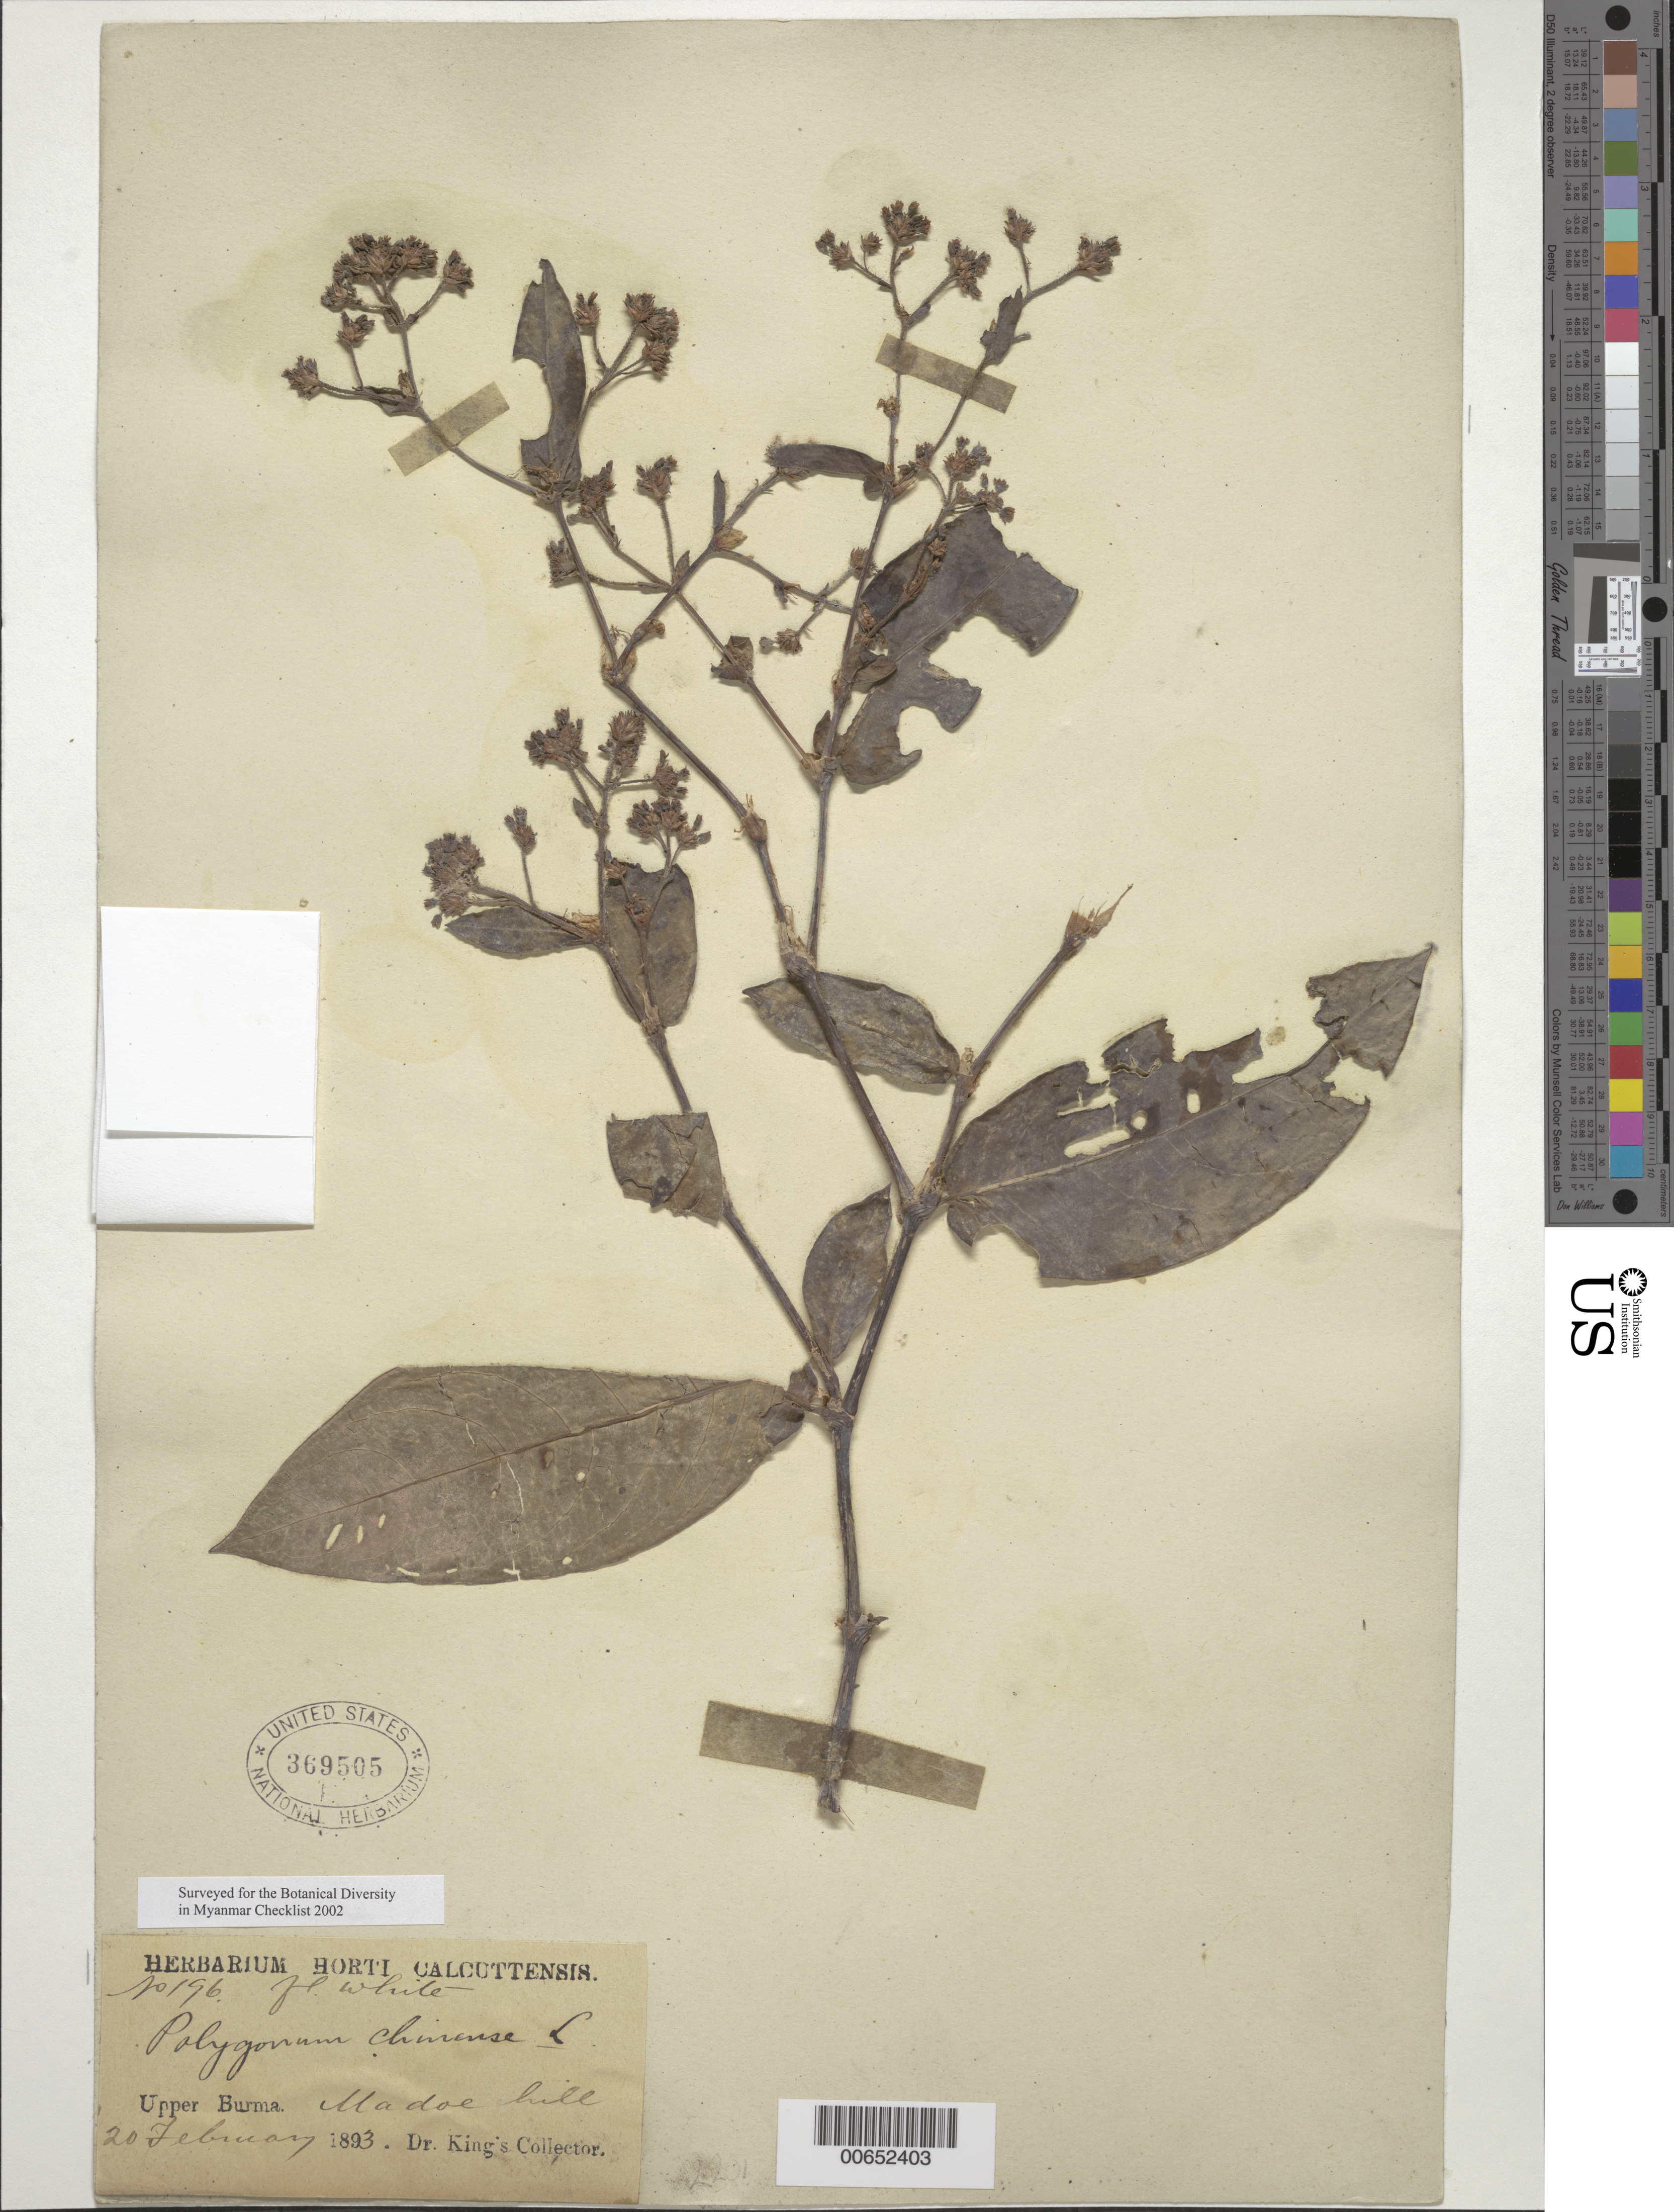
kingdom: Plantae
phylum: Tracheophyta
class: Magnoliopsida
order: Caryophyllales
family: Polygonaceae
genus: Polygonum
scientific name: Polygonum chinense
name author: L.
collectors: Dr. King's collector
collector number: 196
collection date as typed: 20 Feb 1893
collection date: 1893-02-20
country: Myanmar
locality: Upper Burma, Madoe Hill.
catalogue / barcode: US 369505